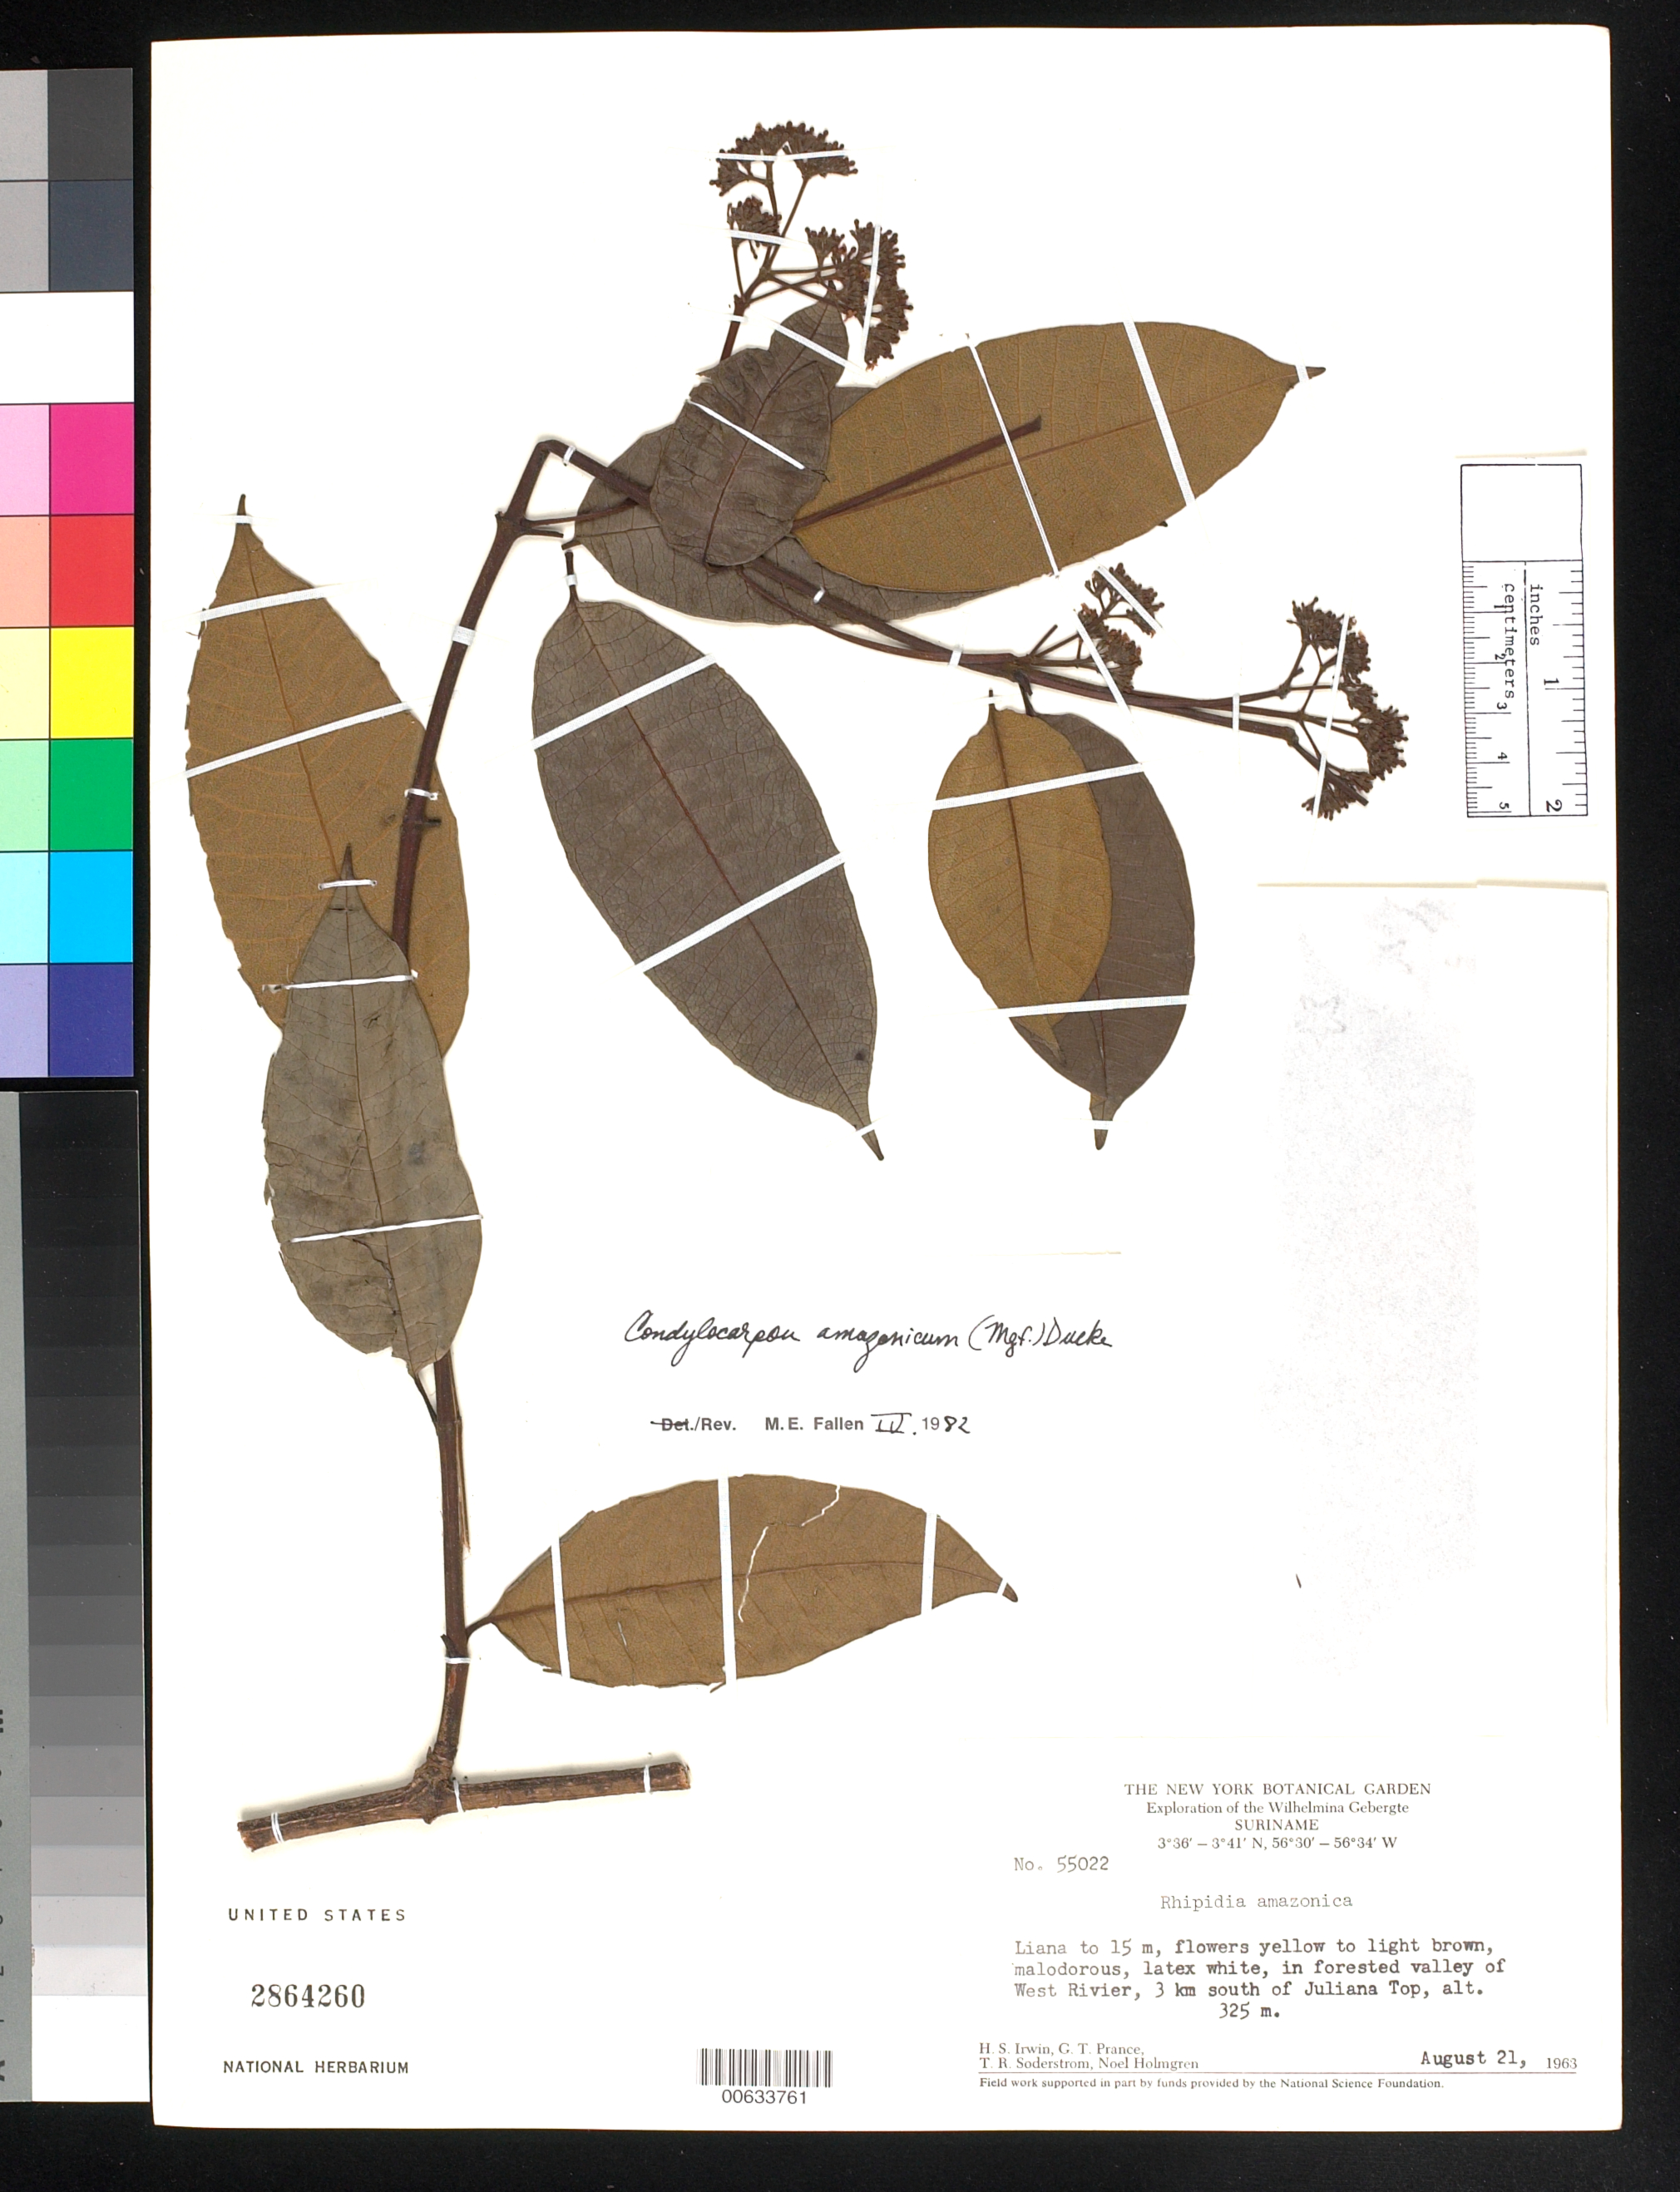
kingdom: Plantae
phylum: Tracheophyta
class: Magnoliopsida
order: Gentianales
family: Apocynaceae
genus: Condylocarpon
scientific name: Condylocarpon amazonicum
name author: (Markgr.) Ducke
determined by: Fallen, M. E.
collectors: H. Irwin, G. T. Prance, T. R. Soderstrom & N. H. Holmgren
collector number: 55022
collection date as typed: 21-Aug-63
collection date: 1963-08-21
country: Suriname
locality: Juliana Top, 3 km S of, in West R. valley, Wilhelmina Gebergte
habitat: Forested valley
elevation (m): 325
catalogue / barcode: US 2864260